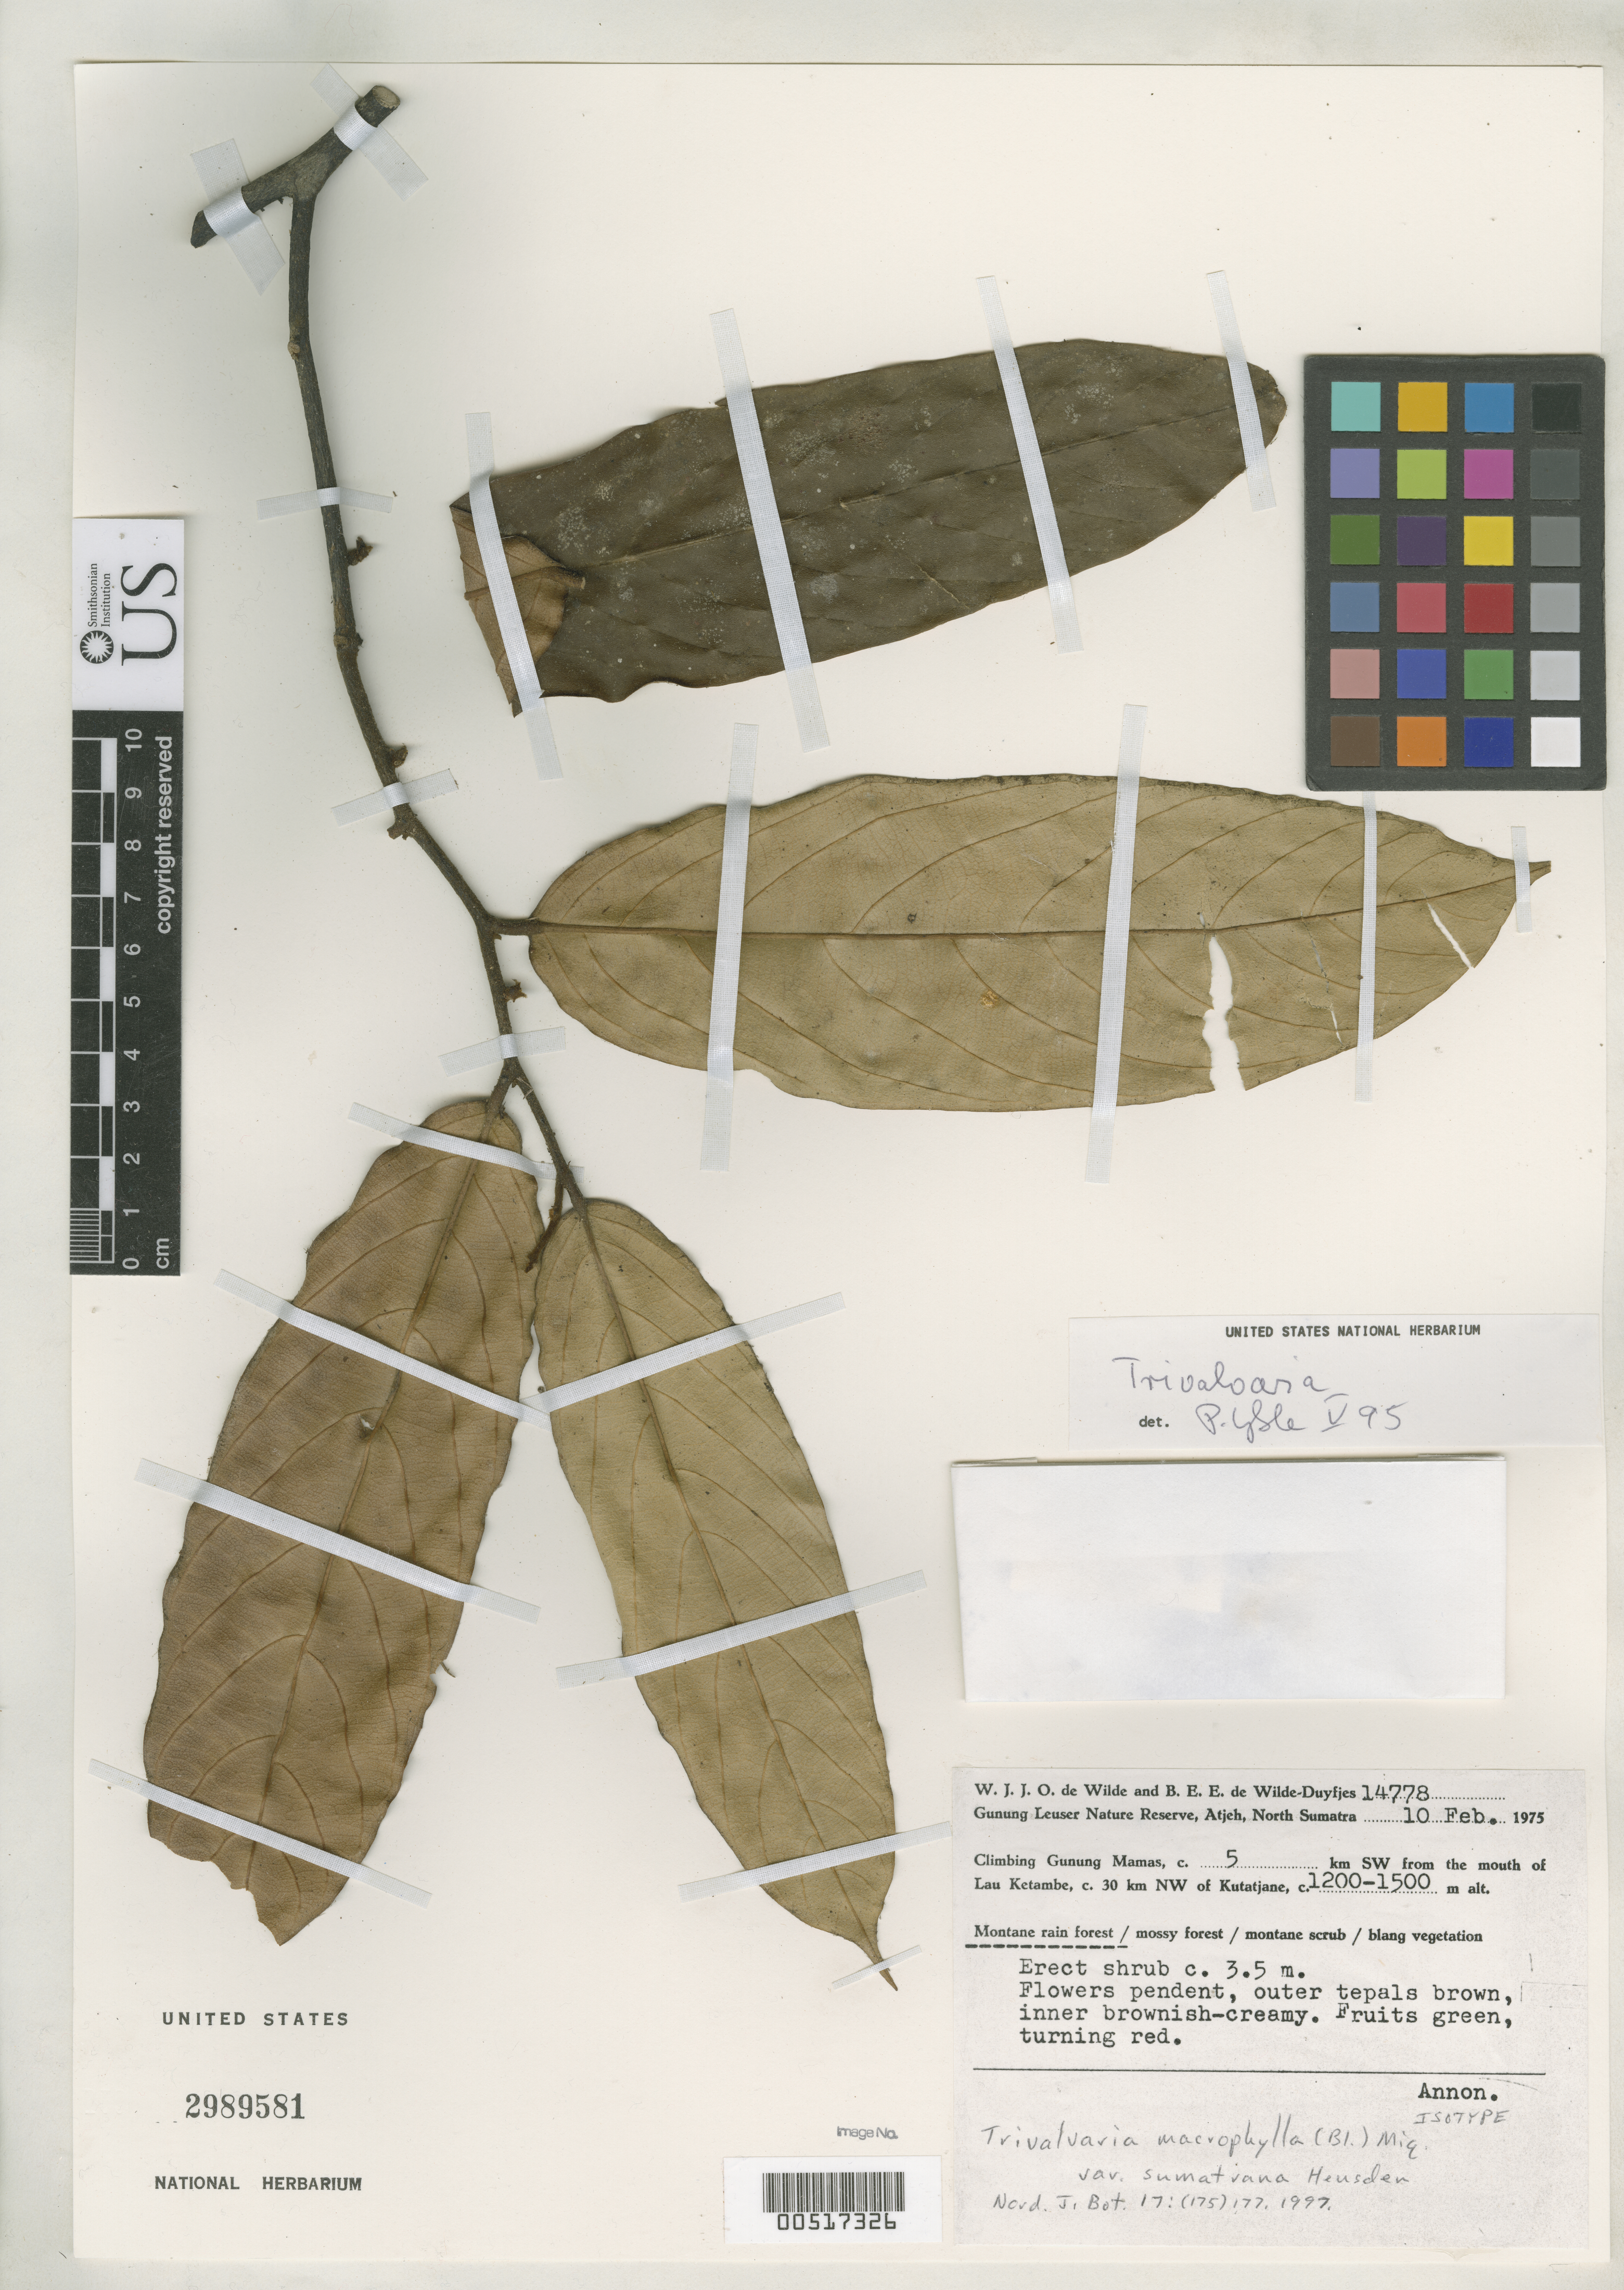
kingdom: Plantae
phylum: Tracheophyta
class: Magnoliopsida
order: Magnoliales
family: Annonaceae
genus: Trivalvaria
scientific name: Trivalvaria macrophylla var. sumatrana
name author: van Hensden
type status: Isotype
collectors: W. J. de Wilde & B. E. de Wilde-Duyfjes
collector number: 14778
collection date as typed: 10 Feb 1975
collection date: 1975-02-10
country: Indonesia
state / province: Sumatra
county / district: Aceh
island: Sumatra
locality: Gunung Leuser Nature Reserve, Atjeh, C. 6 km SW from mouth of Lau Ketambe, C. 30 km NW of Kutatjane.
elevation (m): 1200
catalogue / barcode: US 2989581